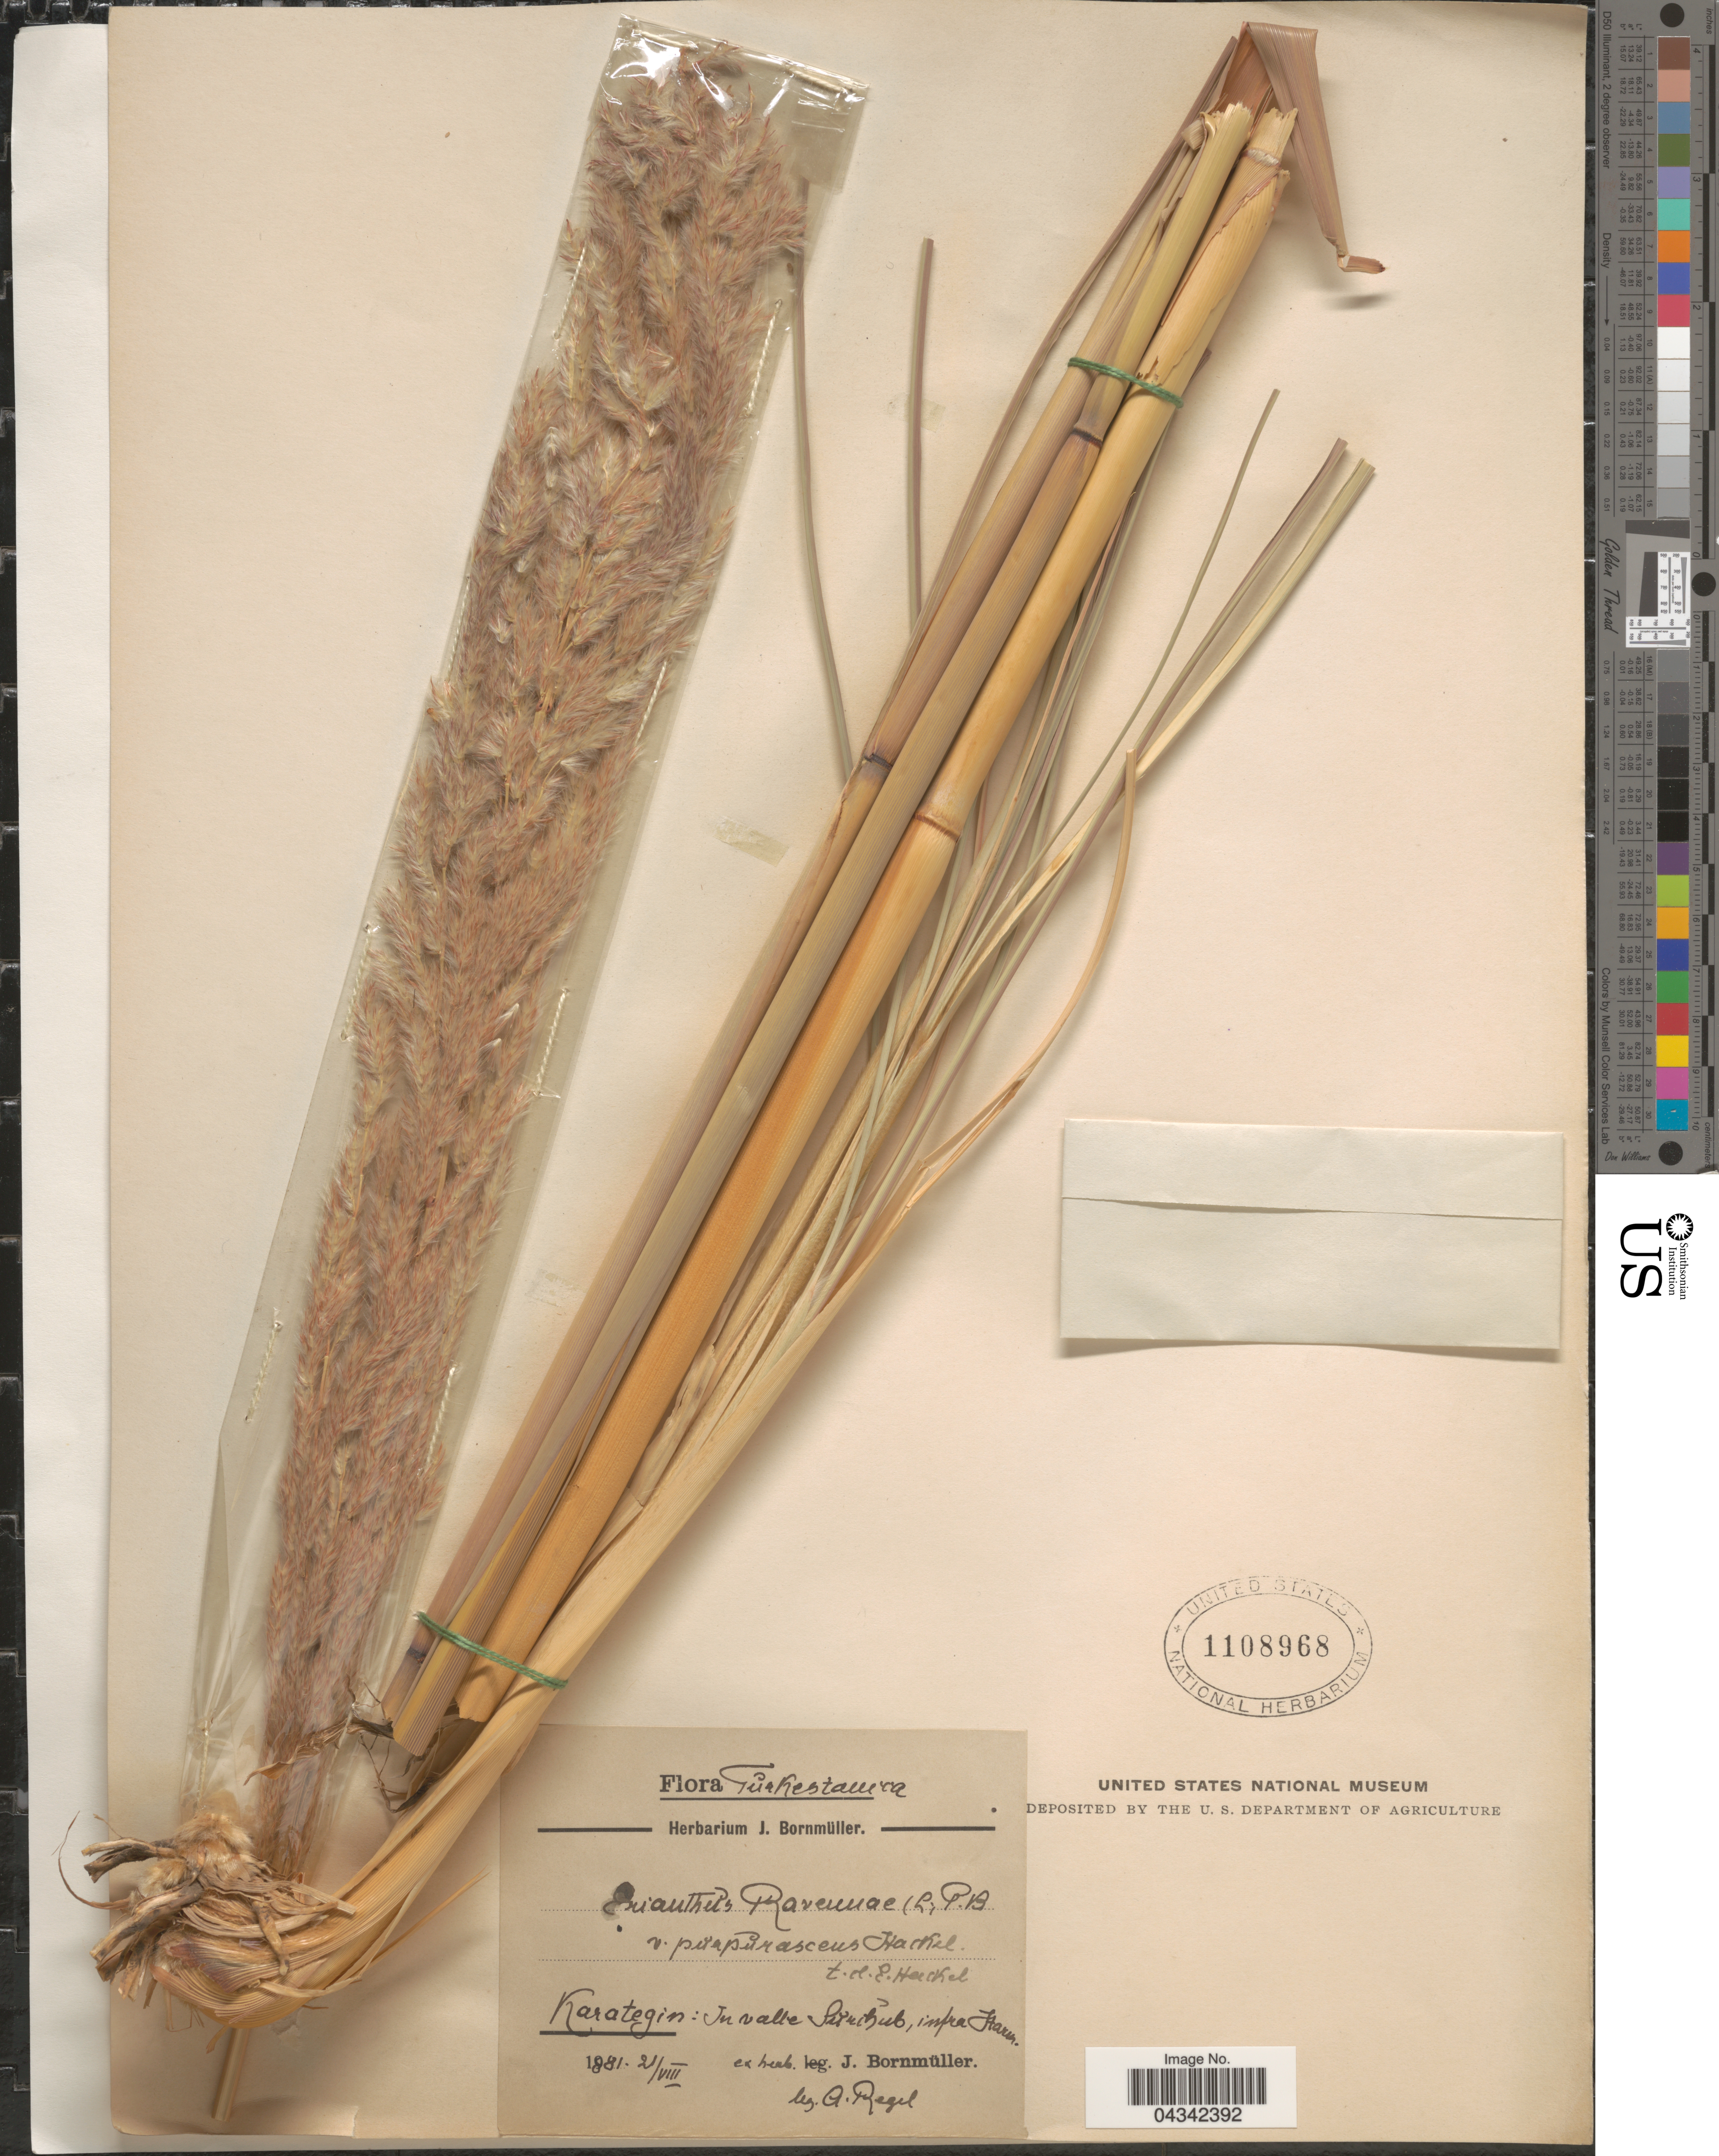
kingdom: Plantae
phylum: Tracheophyta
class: Liliopsida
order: Poales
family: Poaceae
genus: Tripidium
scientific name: Tripidium ravennae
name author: (L.) H. Scholz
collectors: A. Regel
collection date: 1881-08-21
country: Tajikistan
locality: Turkestanica. Karategin: In valle [illegible text], infra Farm[interpreted].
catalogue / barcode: US 1108968